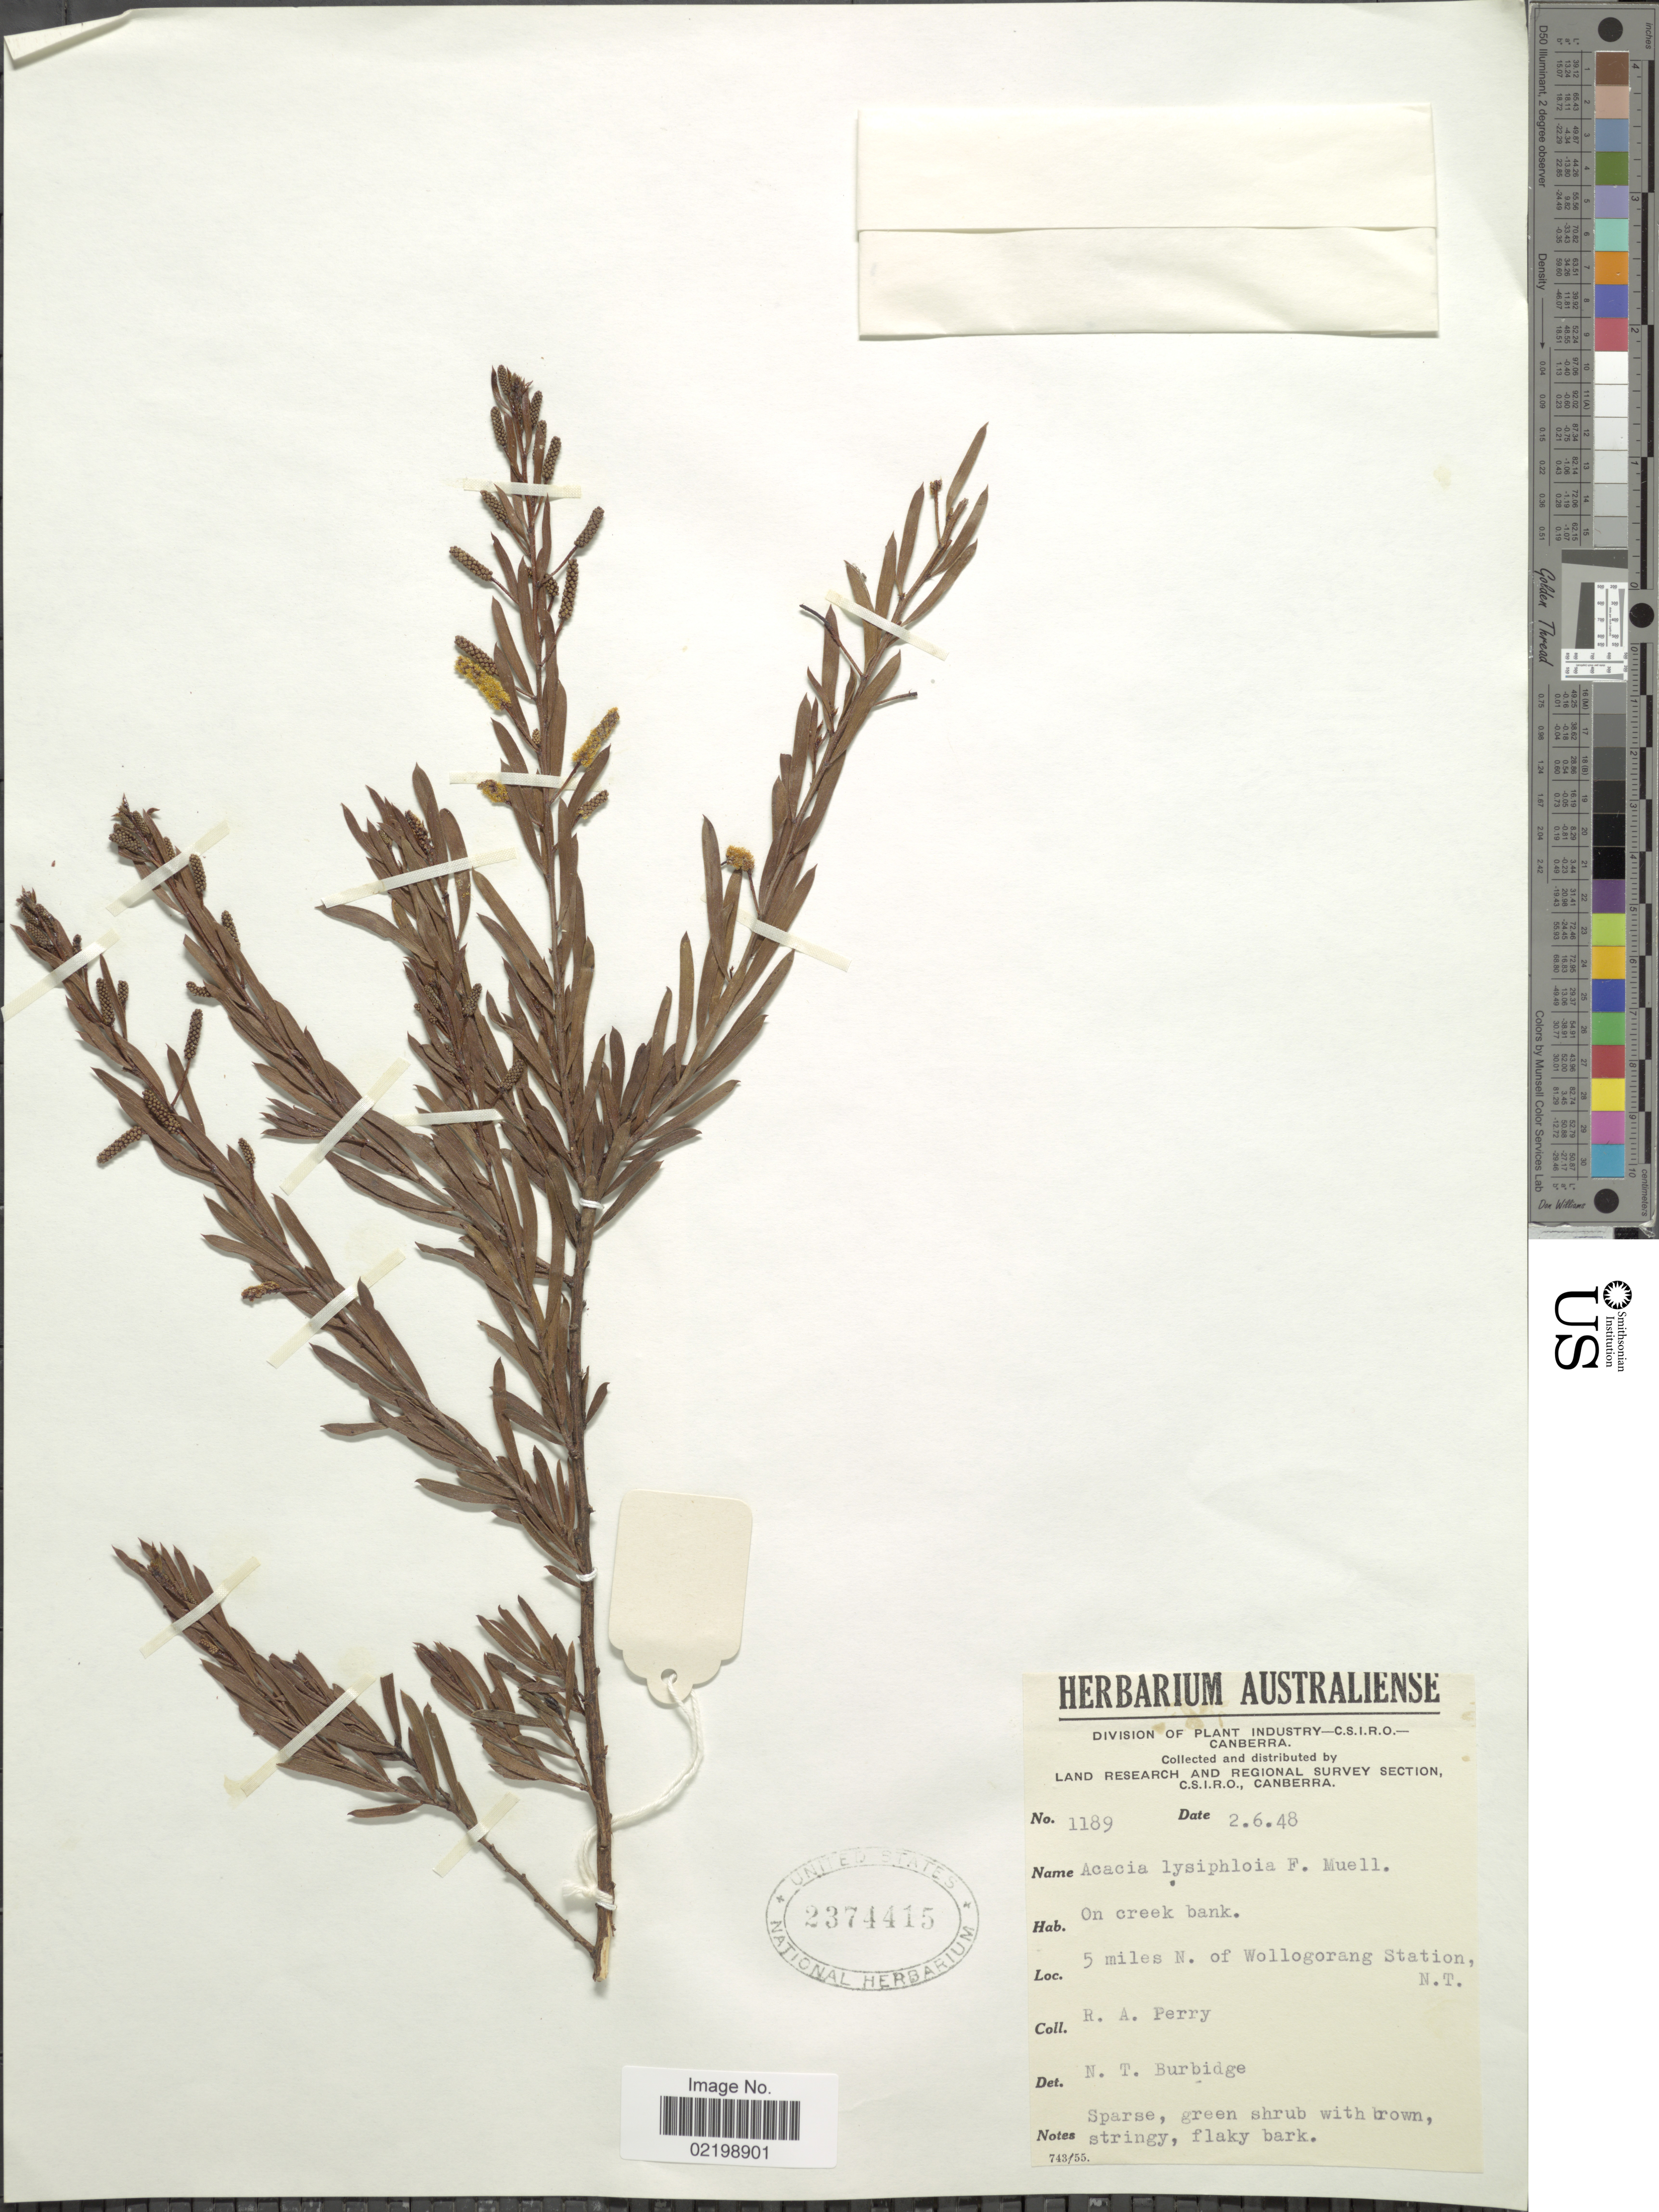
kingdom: Plantae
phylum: Tracheophyta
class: Magnoliopsida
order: Fabales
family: Fabaceae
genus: Acacia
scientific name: Acacia lysiphloia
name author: F. Muell.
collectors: Perry, R. A.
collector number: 1189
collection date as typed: Transcribed d/m/y: 2/6/48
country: Australia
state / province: Northern Territory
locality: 5 miles N. of Wollogorang Station, N.T.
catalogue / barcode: US 2374415